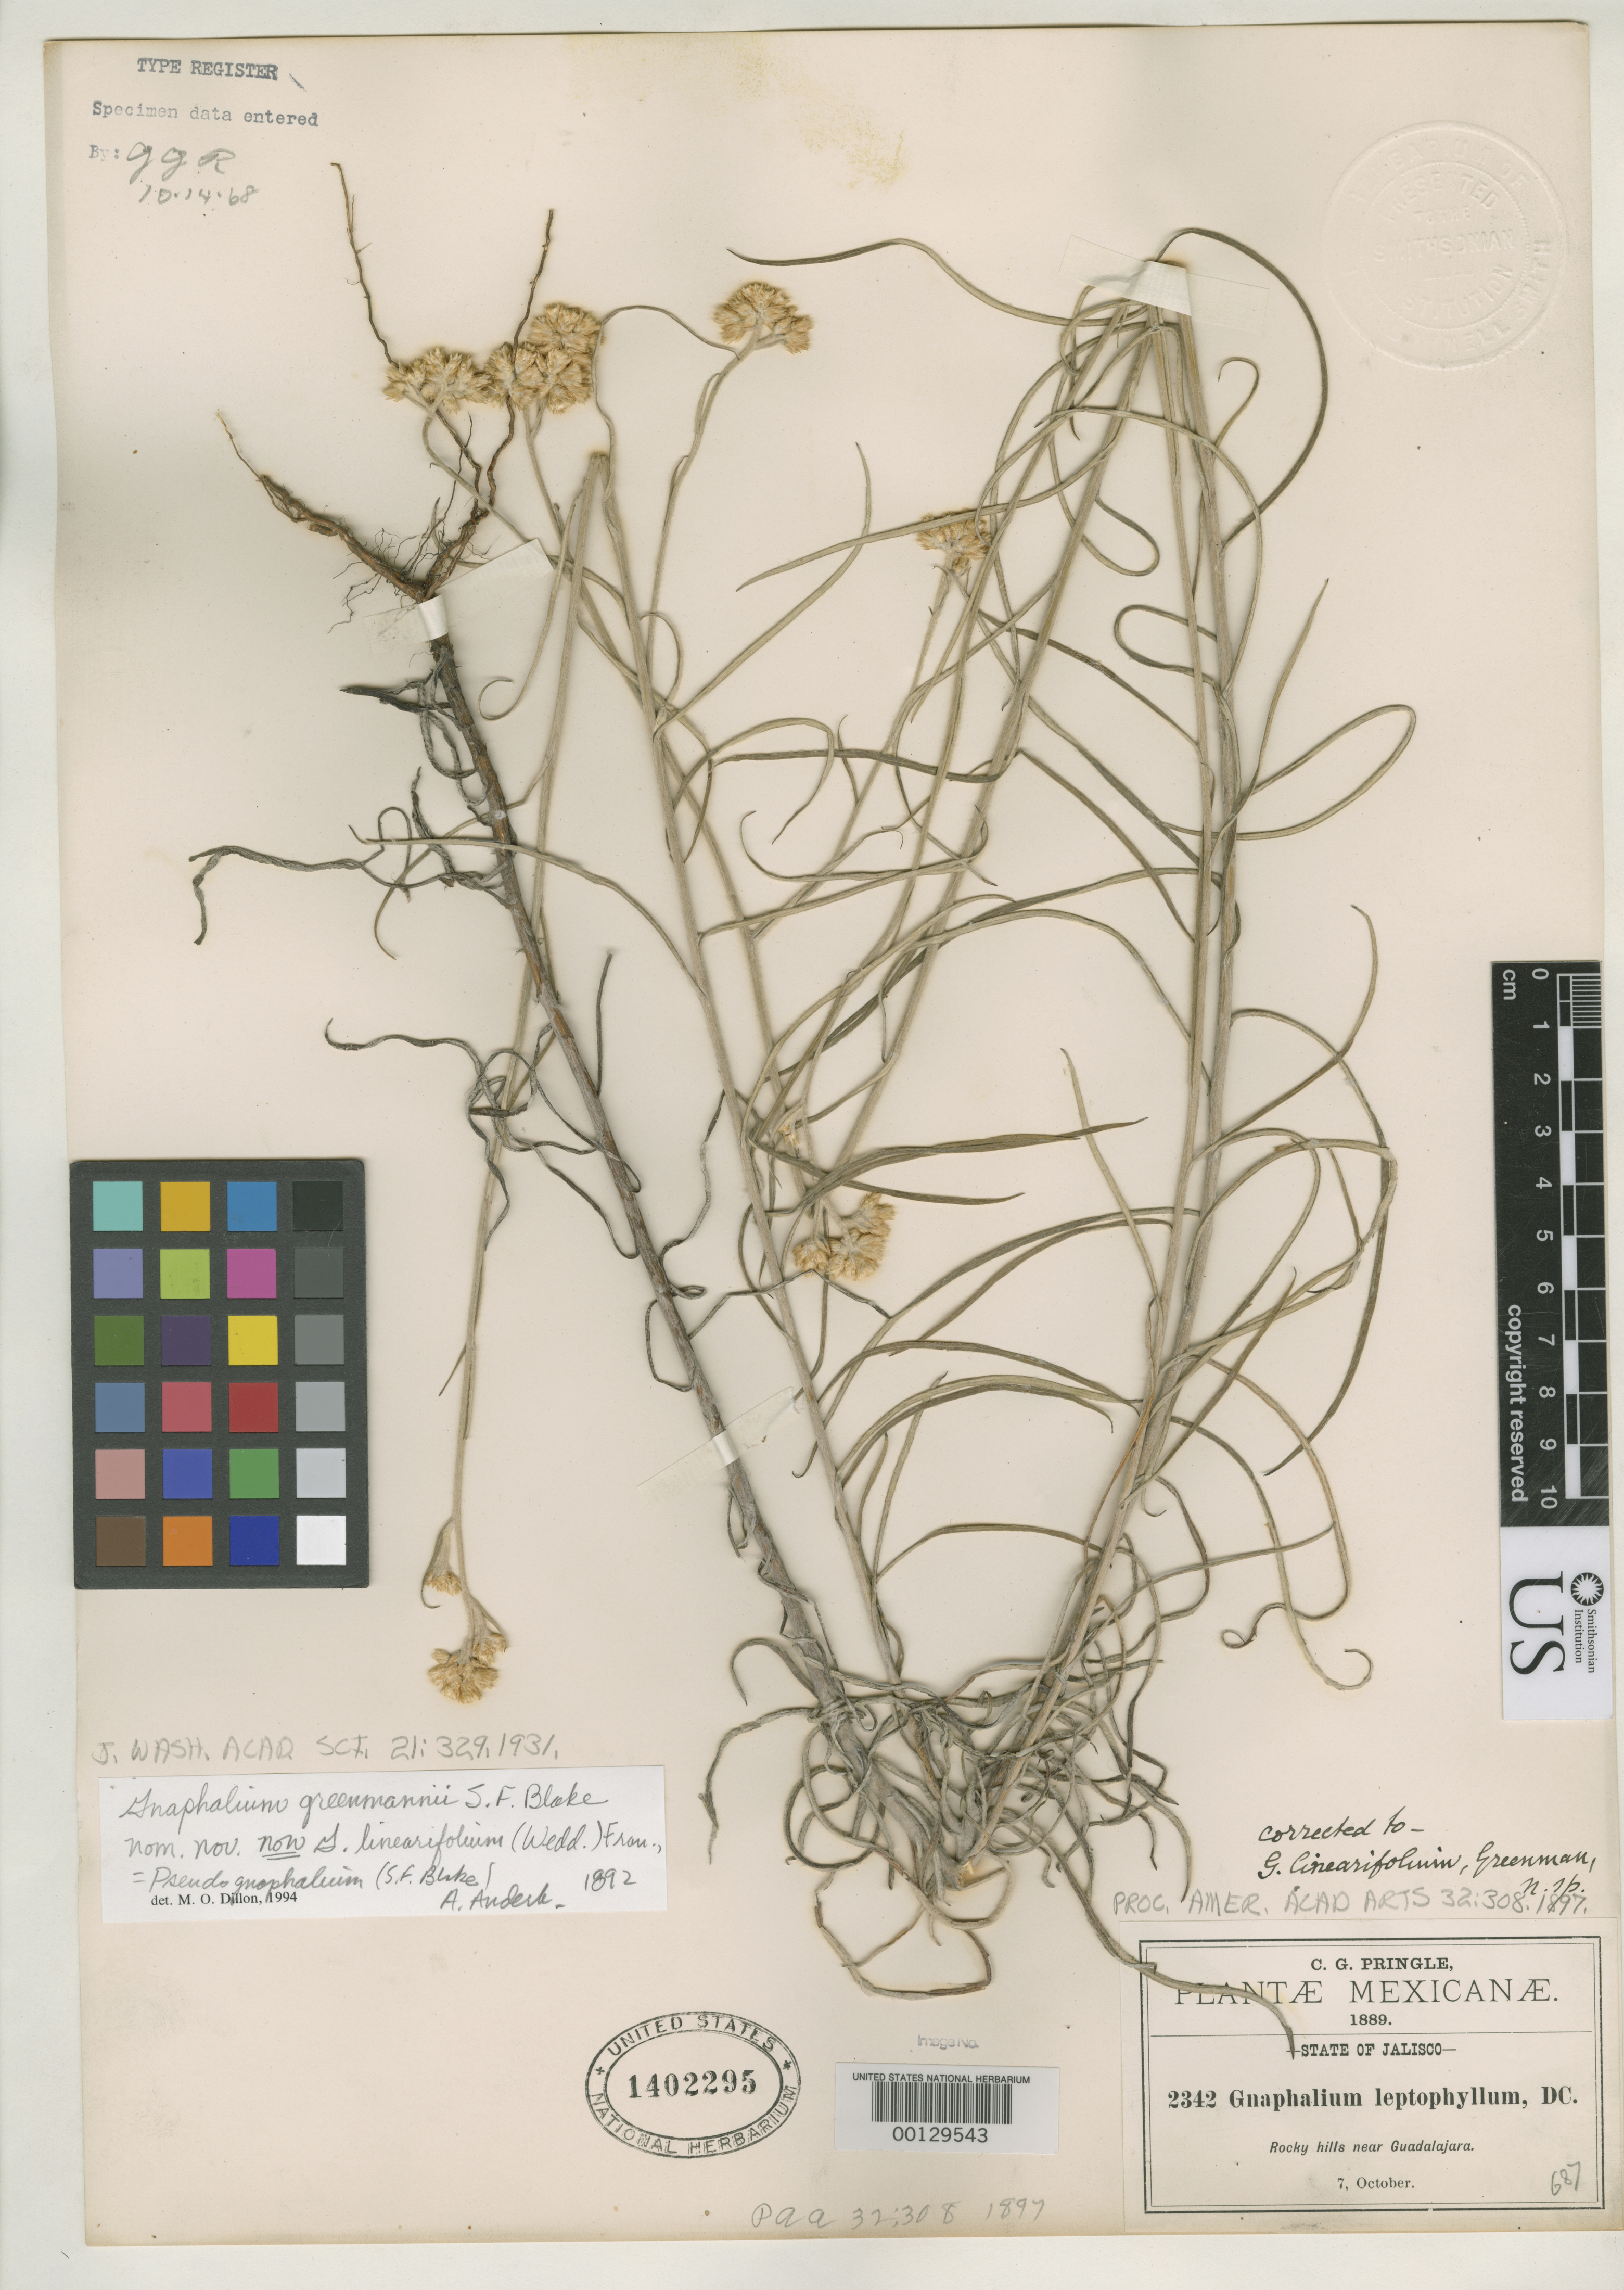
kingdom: Plantae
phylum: Tracheophyta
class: Magnoliopsida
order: Asterales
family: Asteraceae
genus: Gnaphalium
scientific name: Gnaphalium linearifolium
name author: Greenm.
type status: Isolectotype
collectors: C. G. Pringle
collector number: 2342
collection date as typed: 07 Oct 1889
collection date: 1889-10-07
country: Mexico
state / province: Jalisco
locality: Hills near Guadalajara.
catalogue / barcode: US 1402295-2